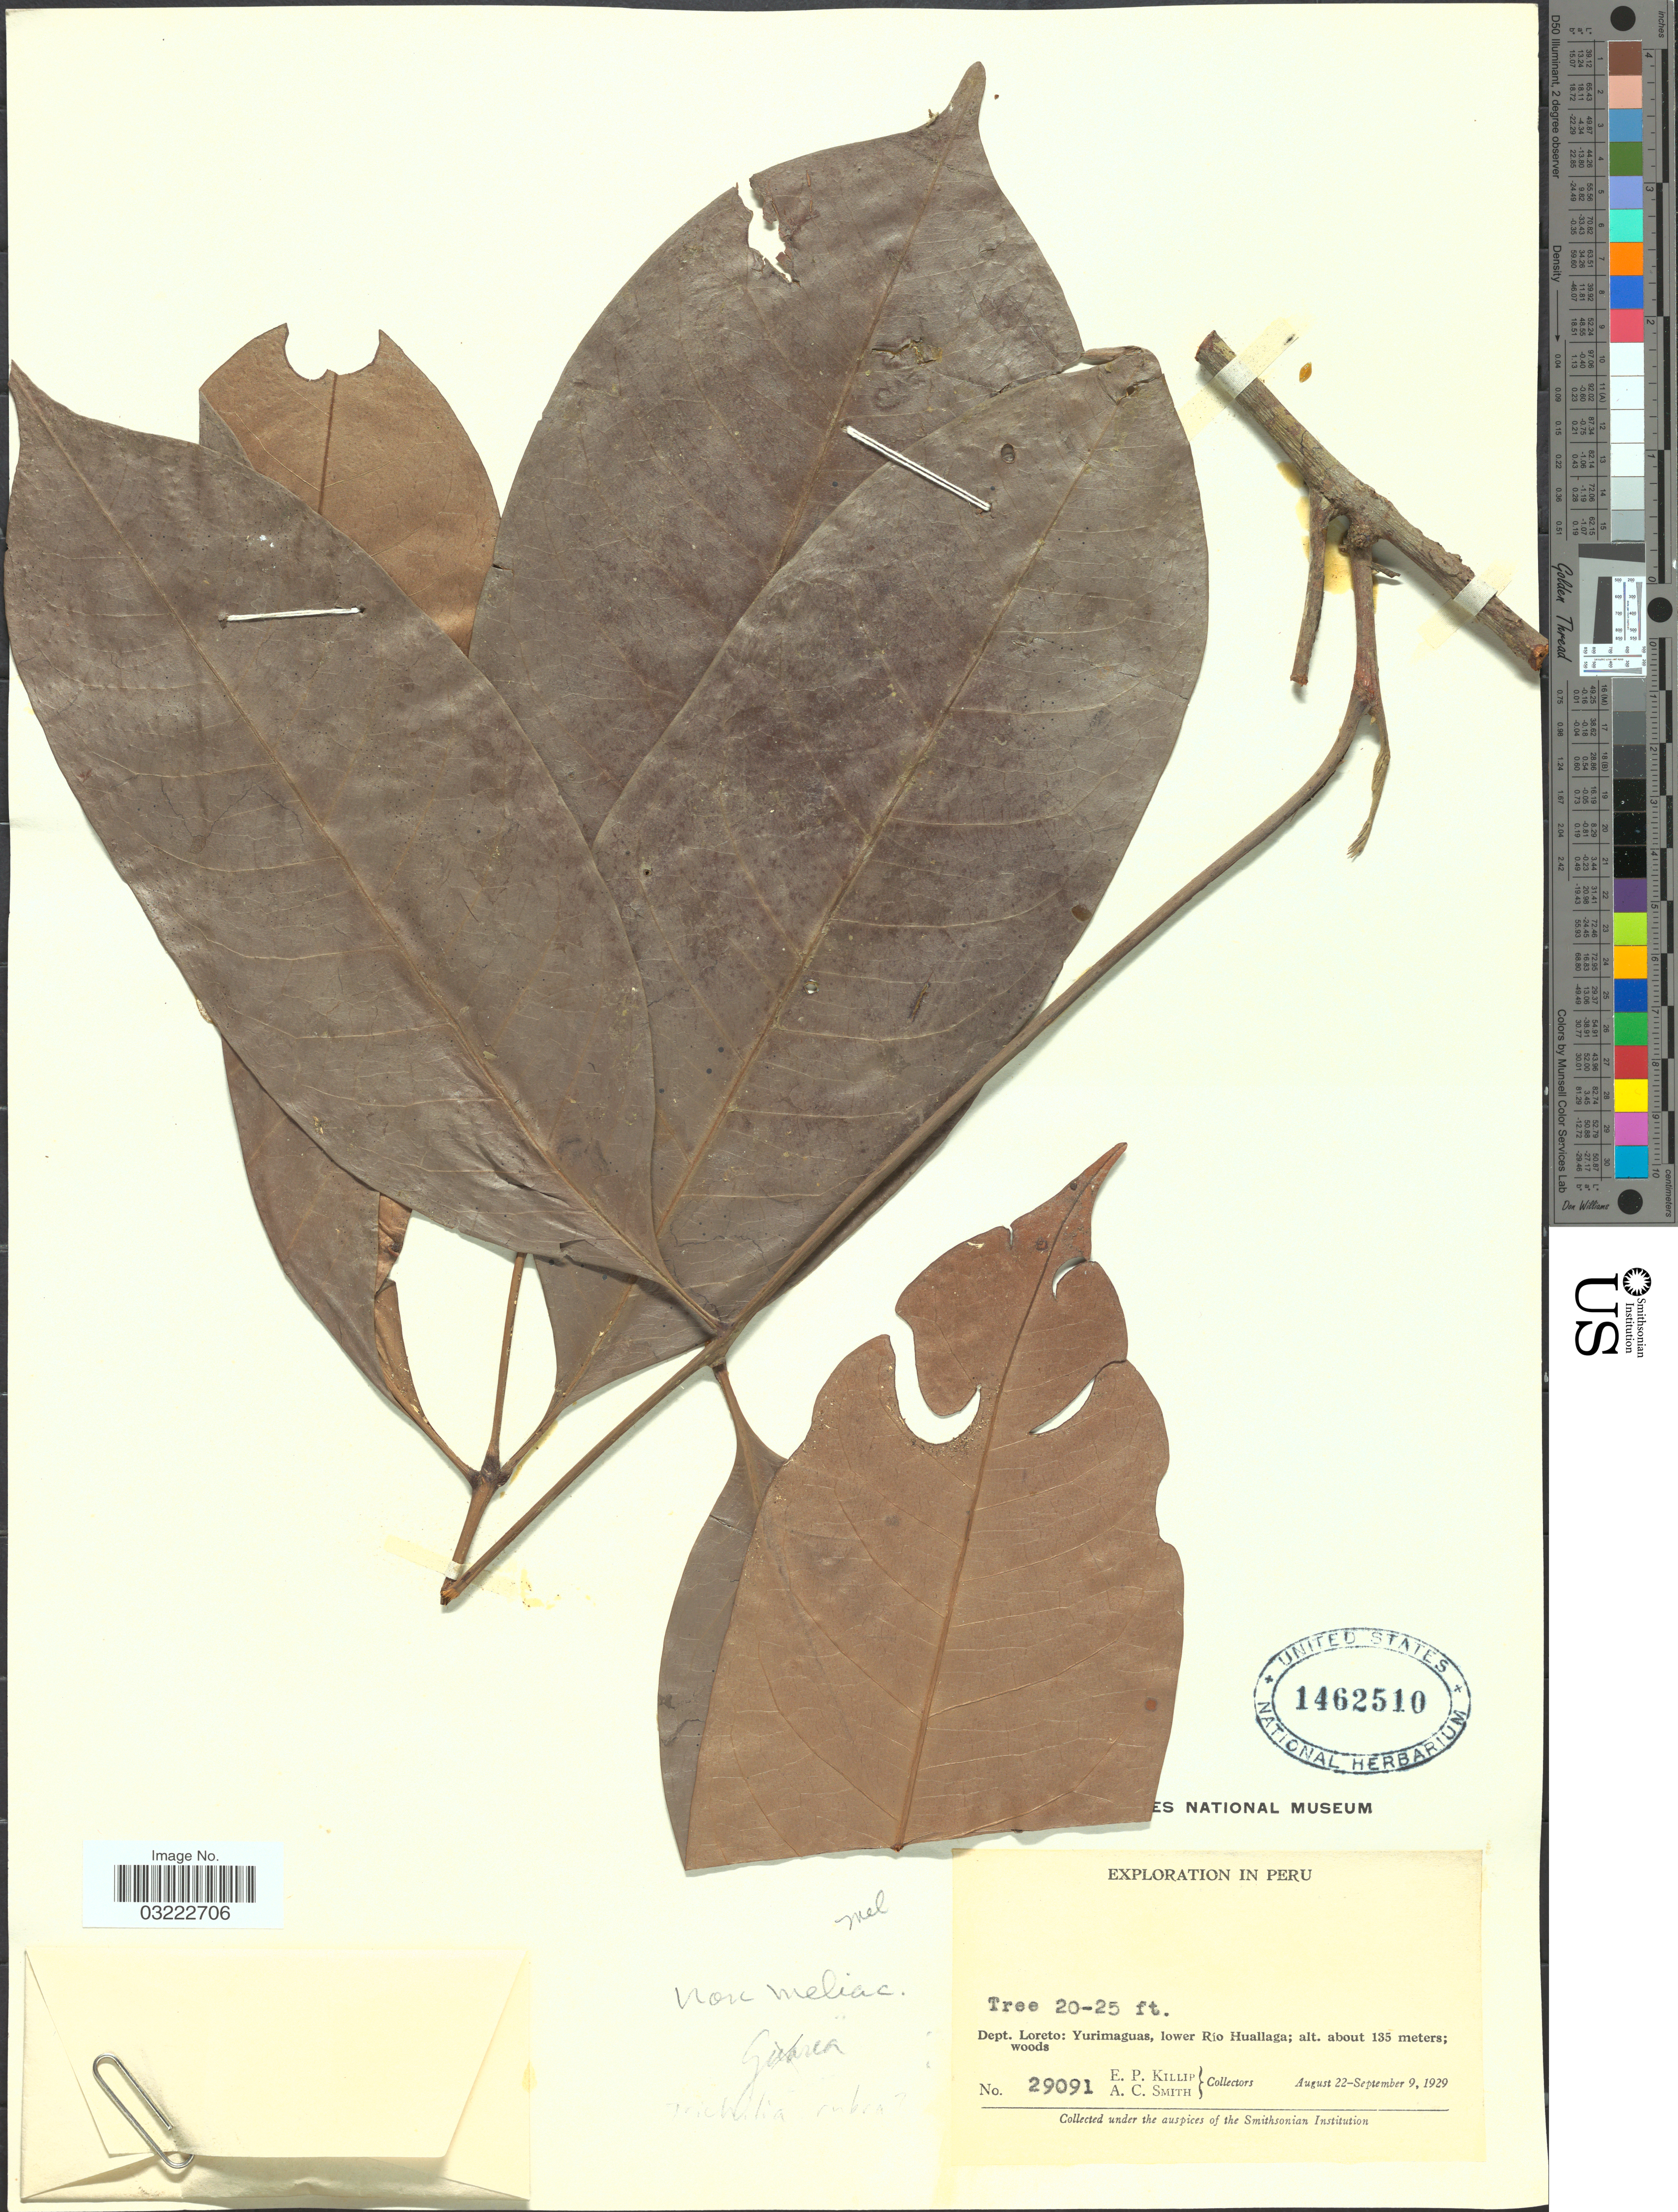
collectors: E. P. Killip & A. C. Smith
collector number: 29091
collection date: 1929-08-22/1929-09-09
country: Peru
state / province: Loreto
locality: Dept. Loreto: Yurimaguas, lower Río Huallaga.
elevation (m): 135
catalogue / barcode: US 1462510